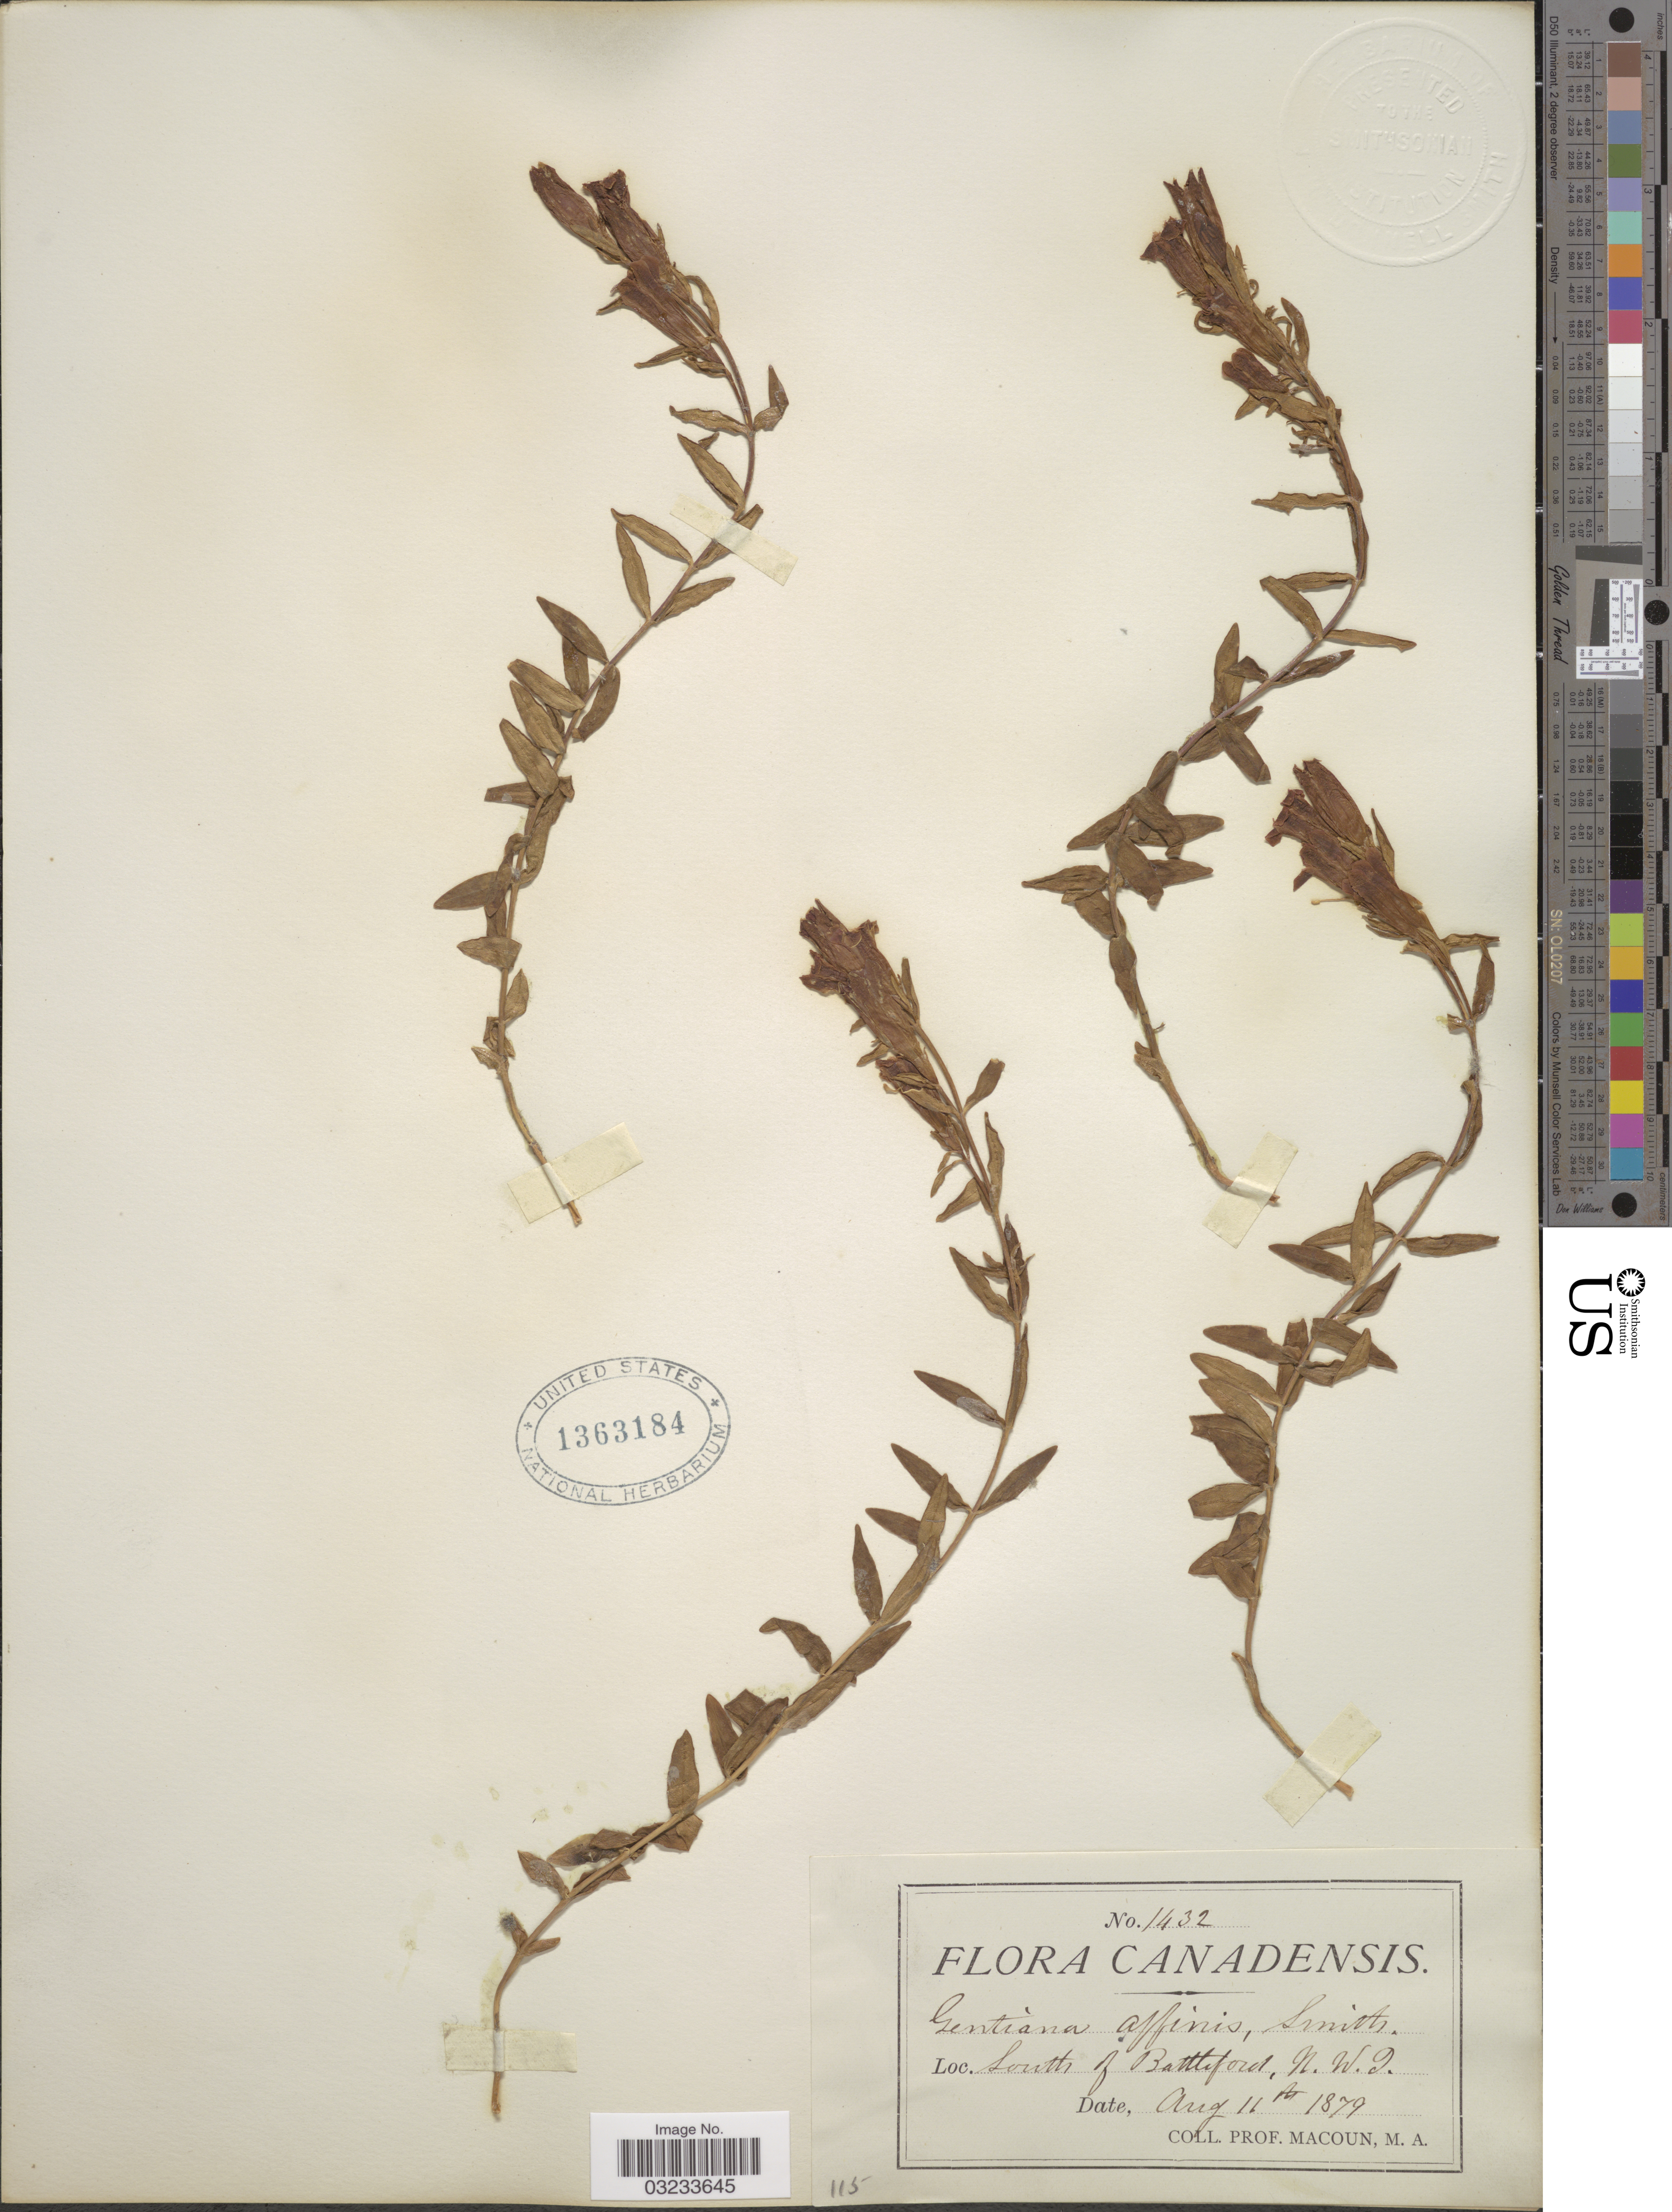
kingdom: Plantae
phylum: Tracheophyta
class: Magnoliopsida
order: Gentianales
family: Gentianaceae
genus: Gentiana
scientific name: Gentiana affinis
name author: Griseb.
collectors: M. Macoun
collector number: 1432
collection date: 1879-08-11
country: Canada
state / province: Northwest Territories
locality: South of Battleford.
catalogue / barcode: US 1363184